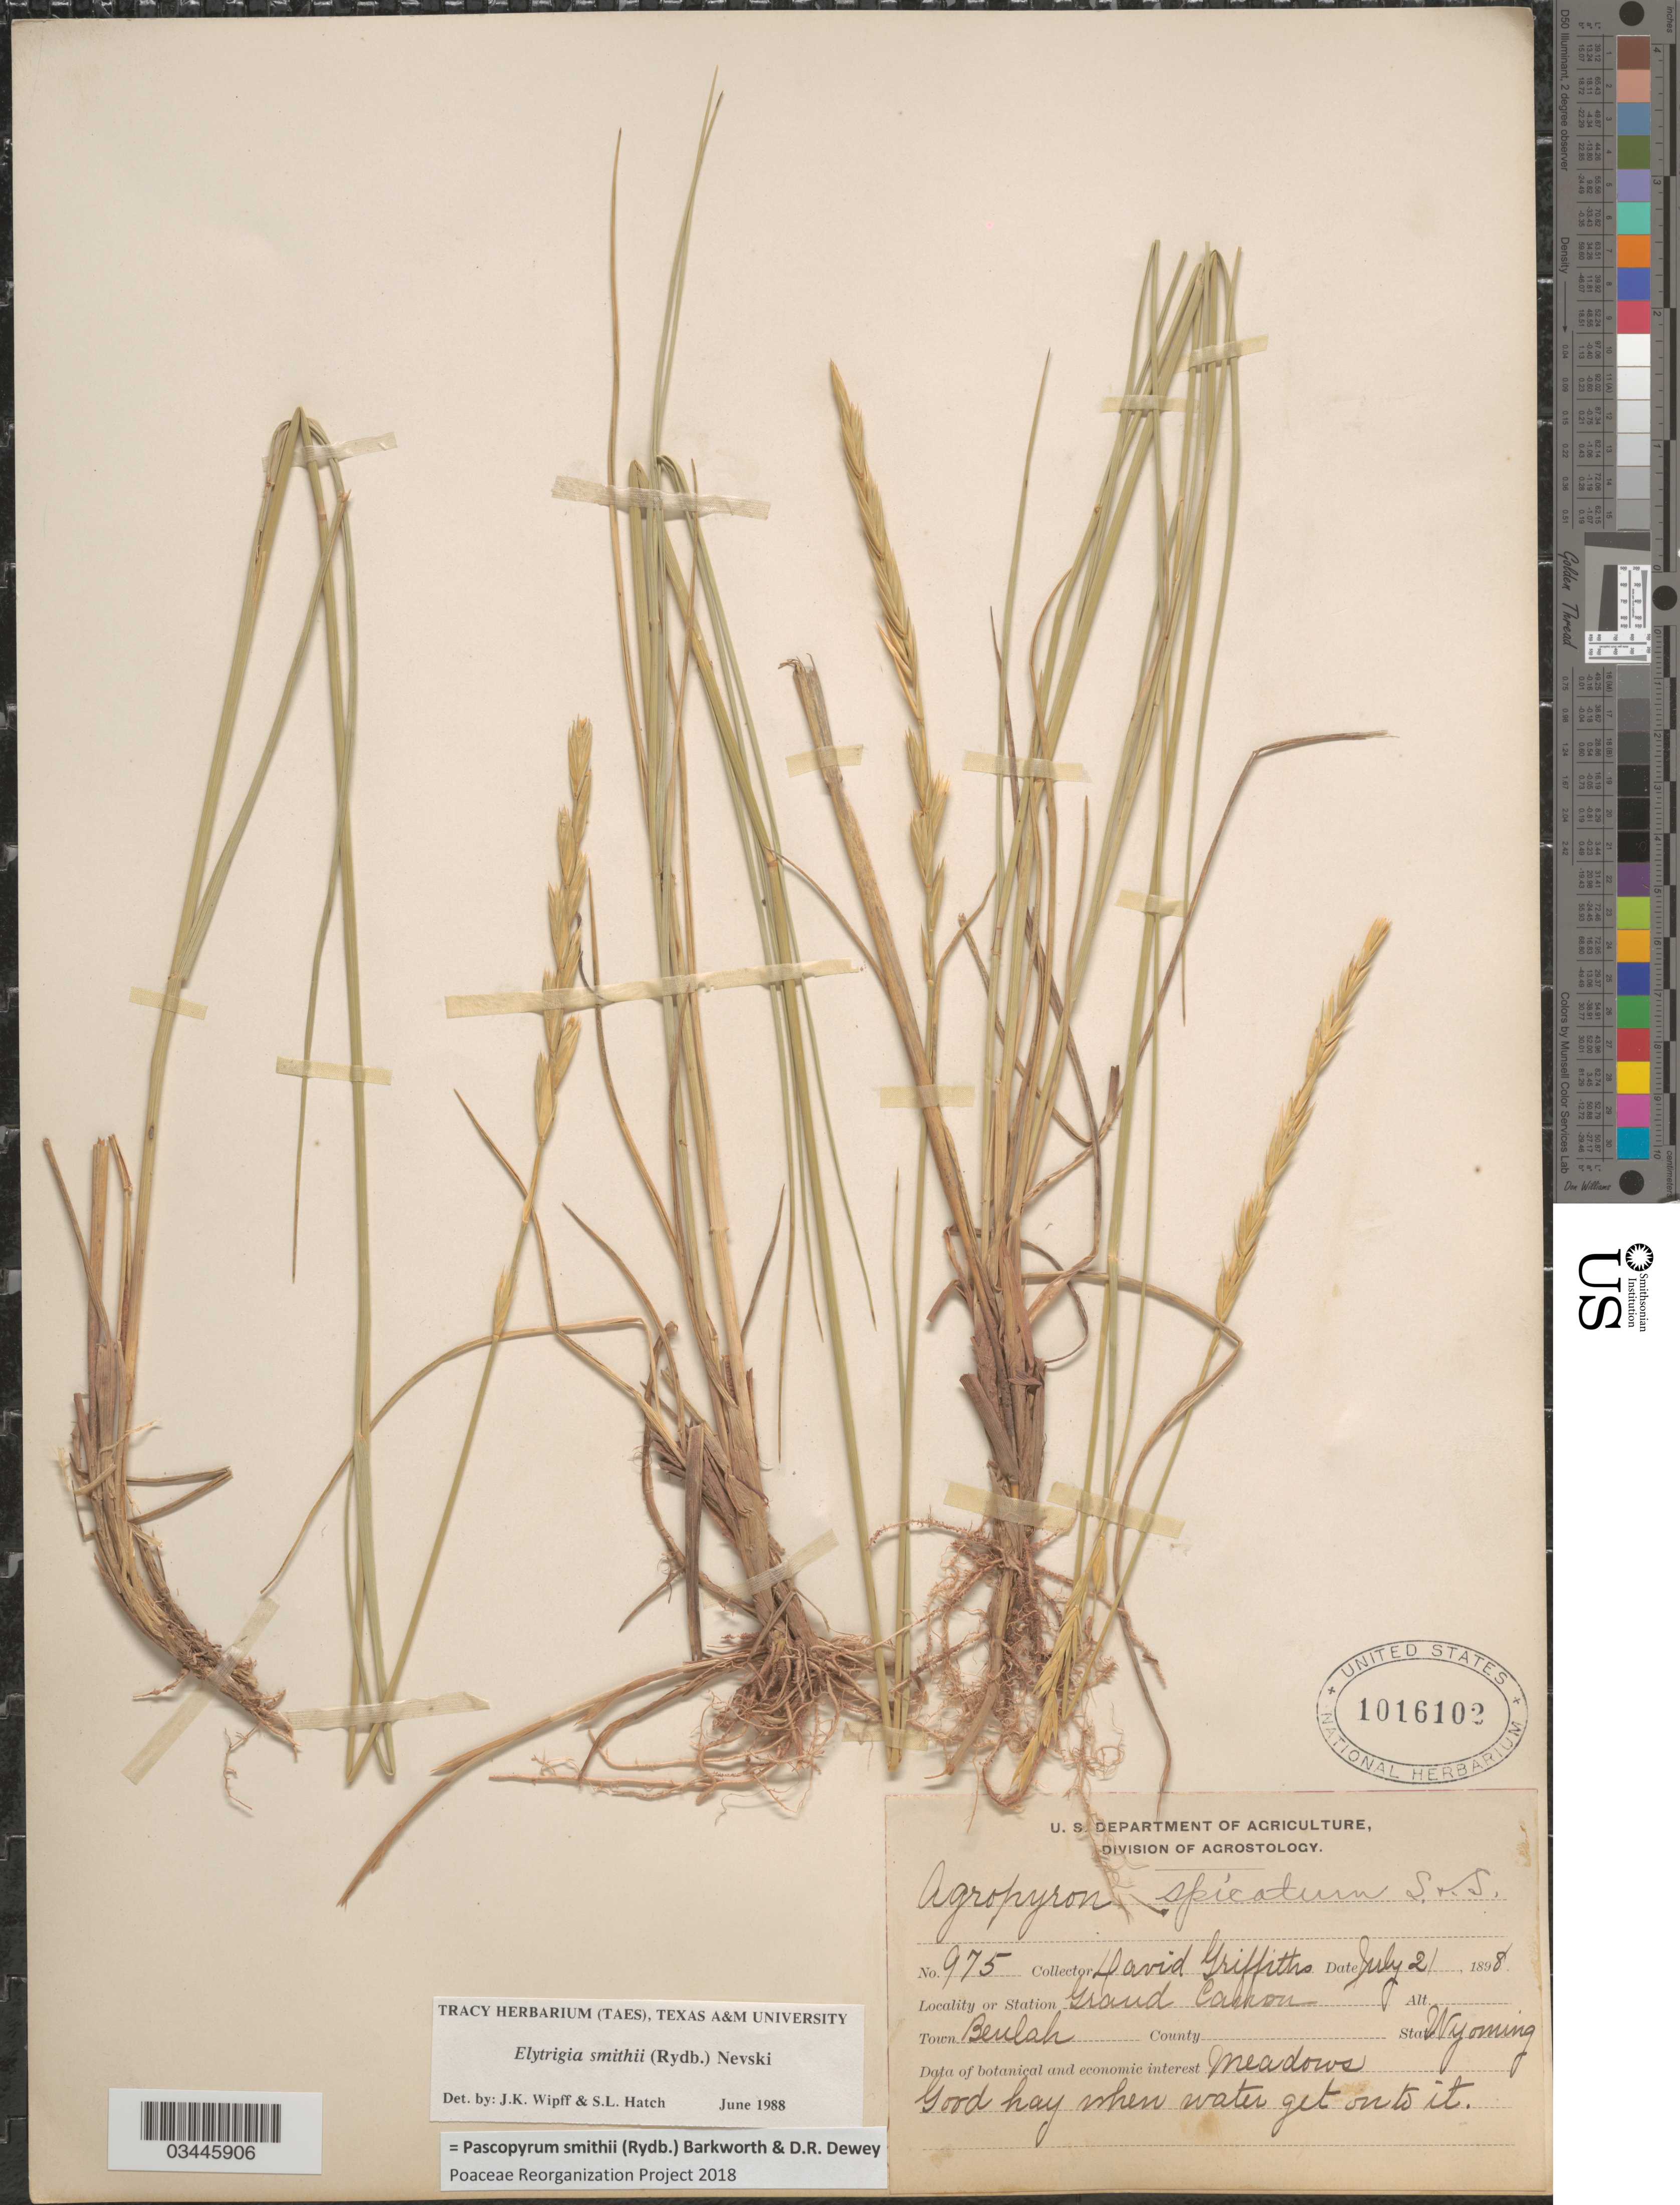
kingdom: Plantae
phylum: Tracheophyta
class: Liliopsida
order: Poales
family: Poaceae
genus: Pascopyrum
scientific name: Pascopyrum smithii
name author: (Rydb.) Barkworth & Dewey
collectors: D. Griffiths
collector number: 975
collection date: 1898-07-21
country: United States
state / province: Wyoming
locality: Grand Canon. Town Beulah.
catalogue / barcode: US 1016102